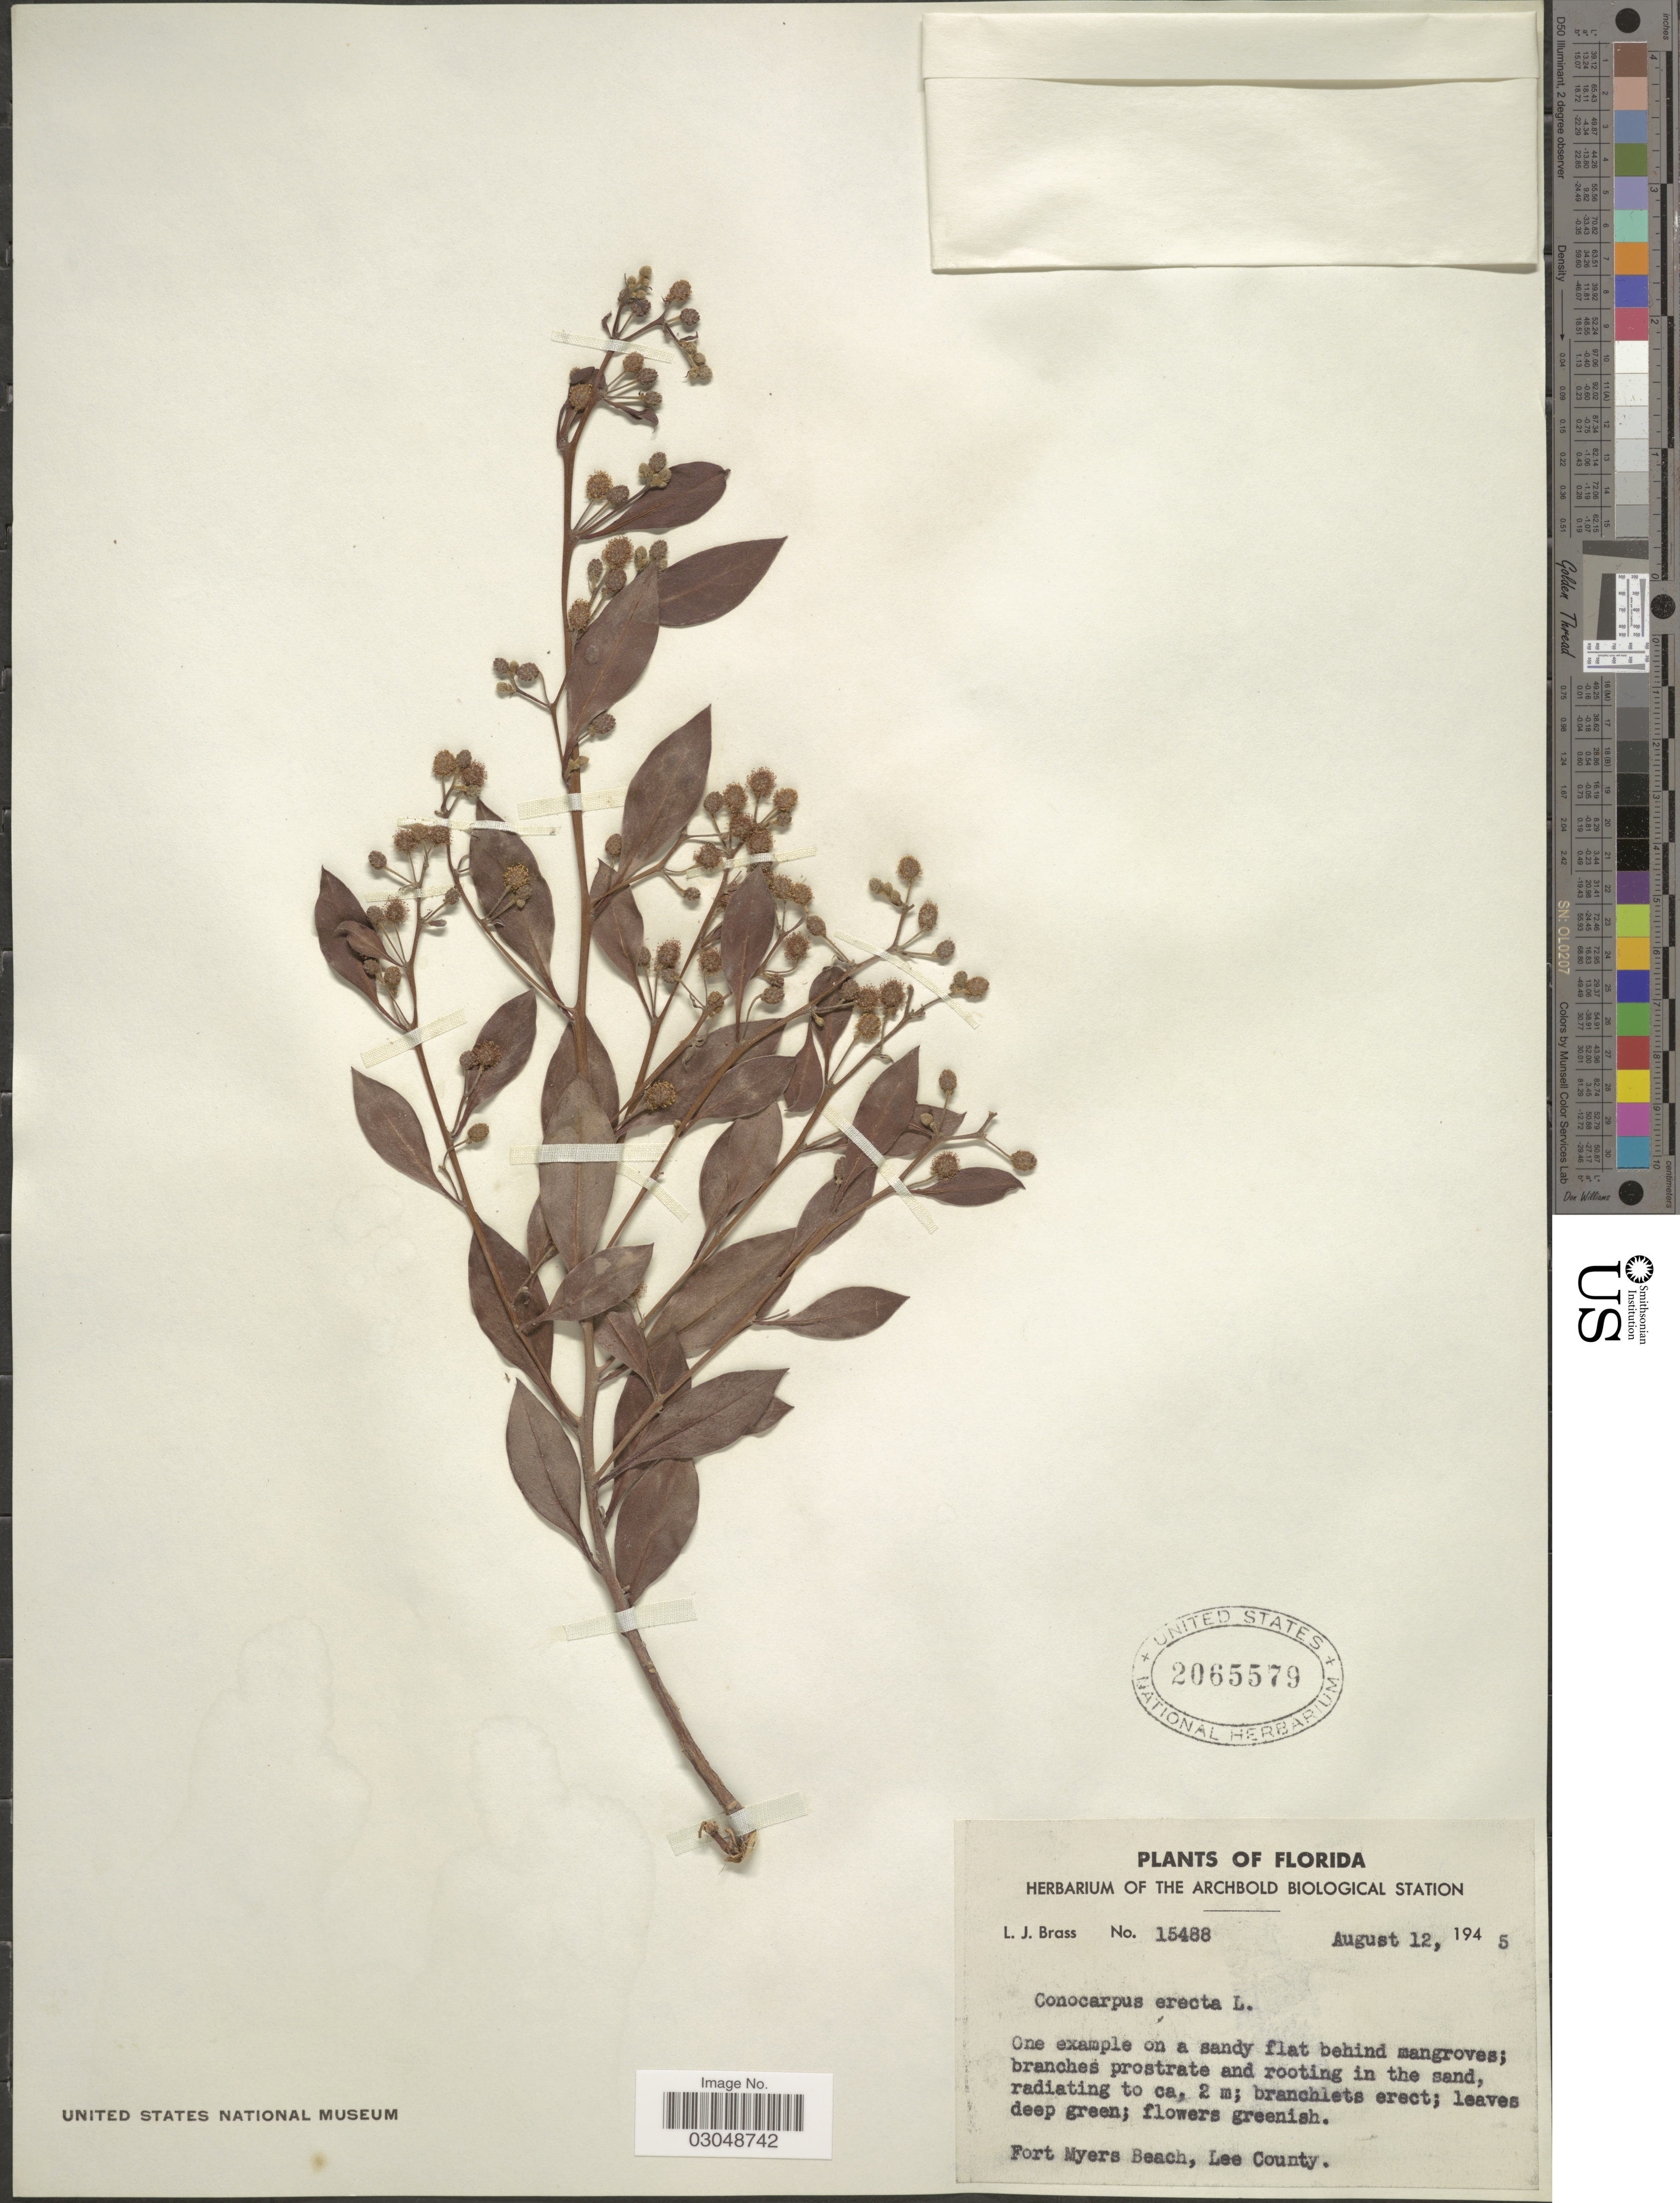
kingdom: Plantae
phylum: Tracheophyta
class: Magnoliopsida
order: Myrtales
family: Combretaceae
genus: Conocarpus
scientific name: Conocarpus erectus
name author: L.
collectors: L. J. Brass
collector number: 15488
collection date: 1945-08-12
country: United States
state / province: Florida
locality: Fort Myers Beach, Lee County.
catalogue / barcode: US 2065579